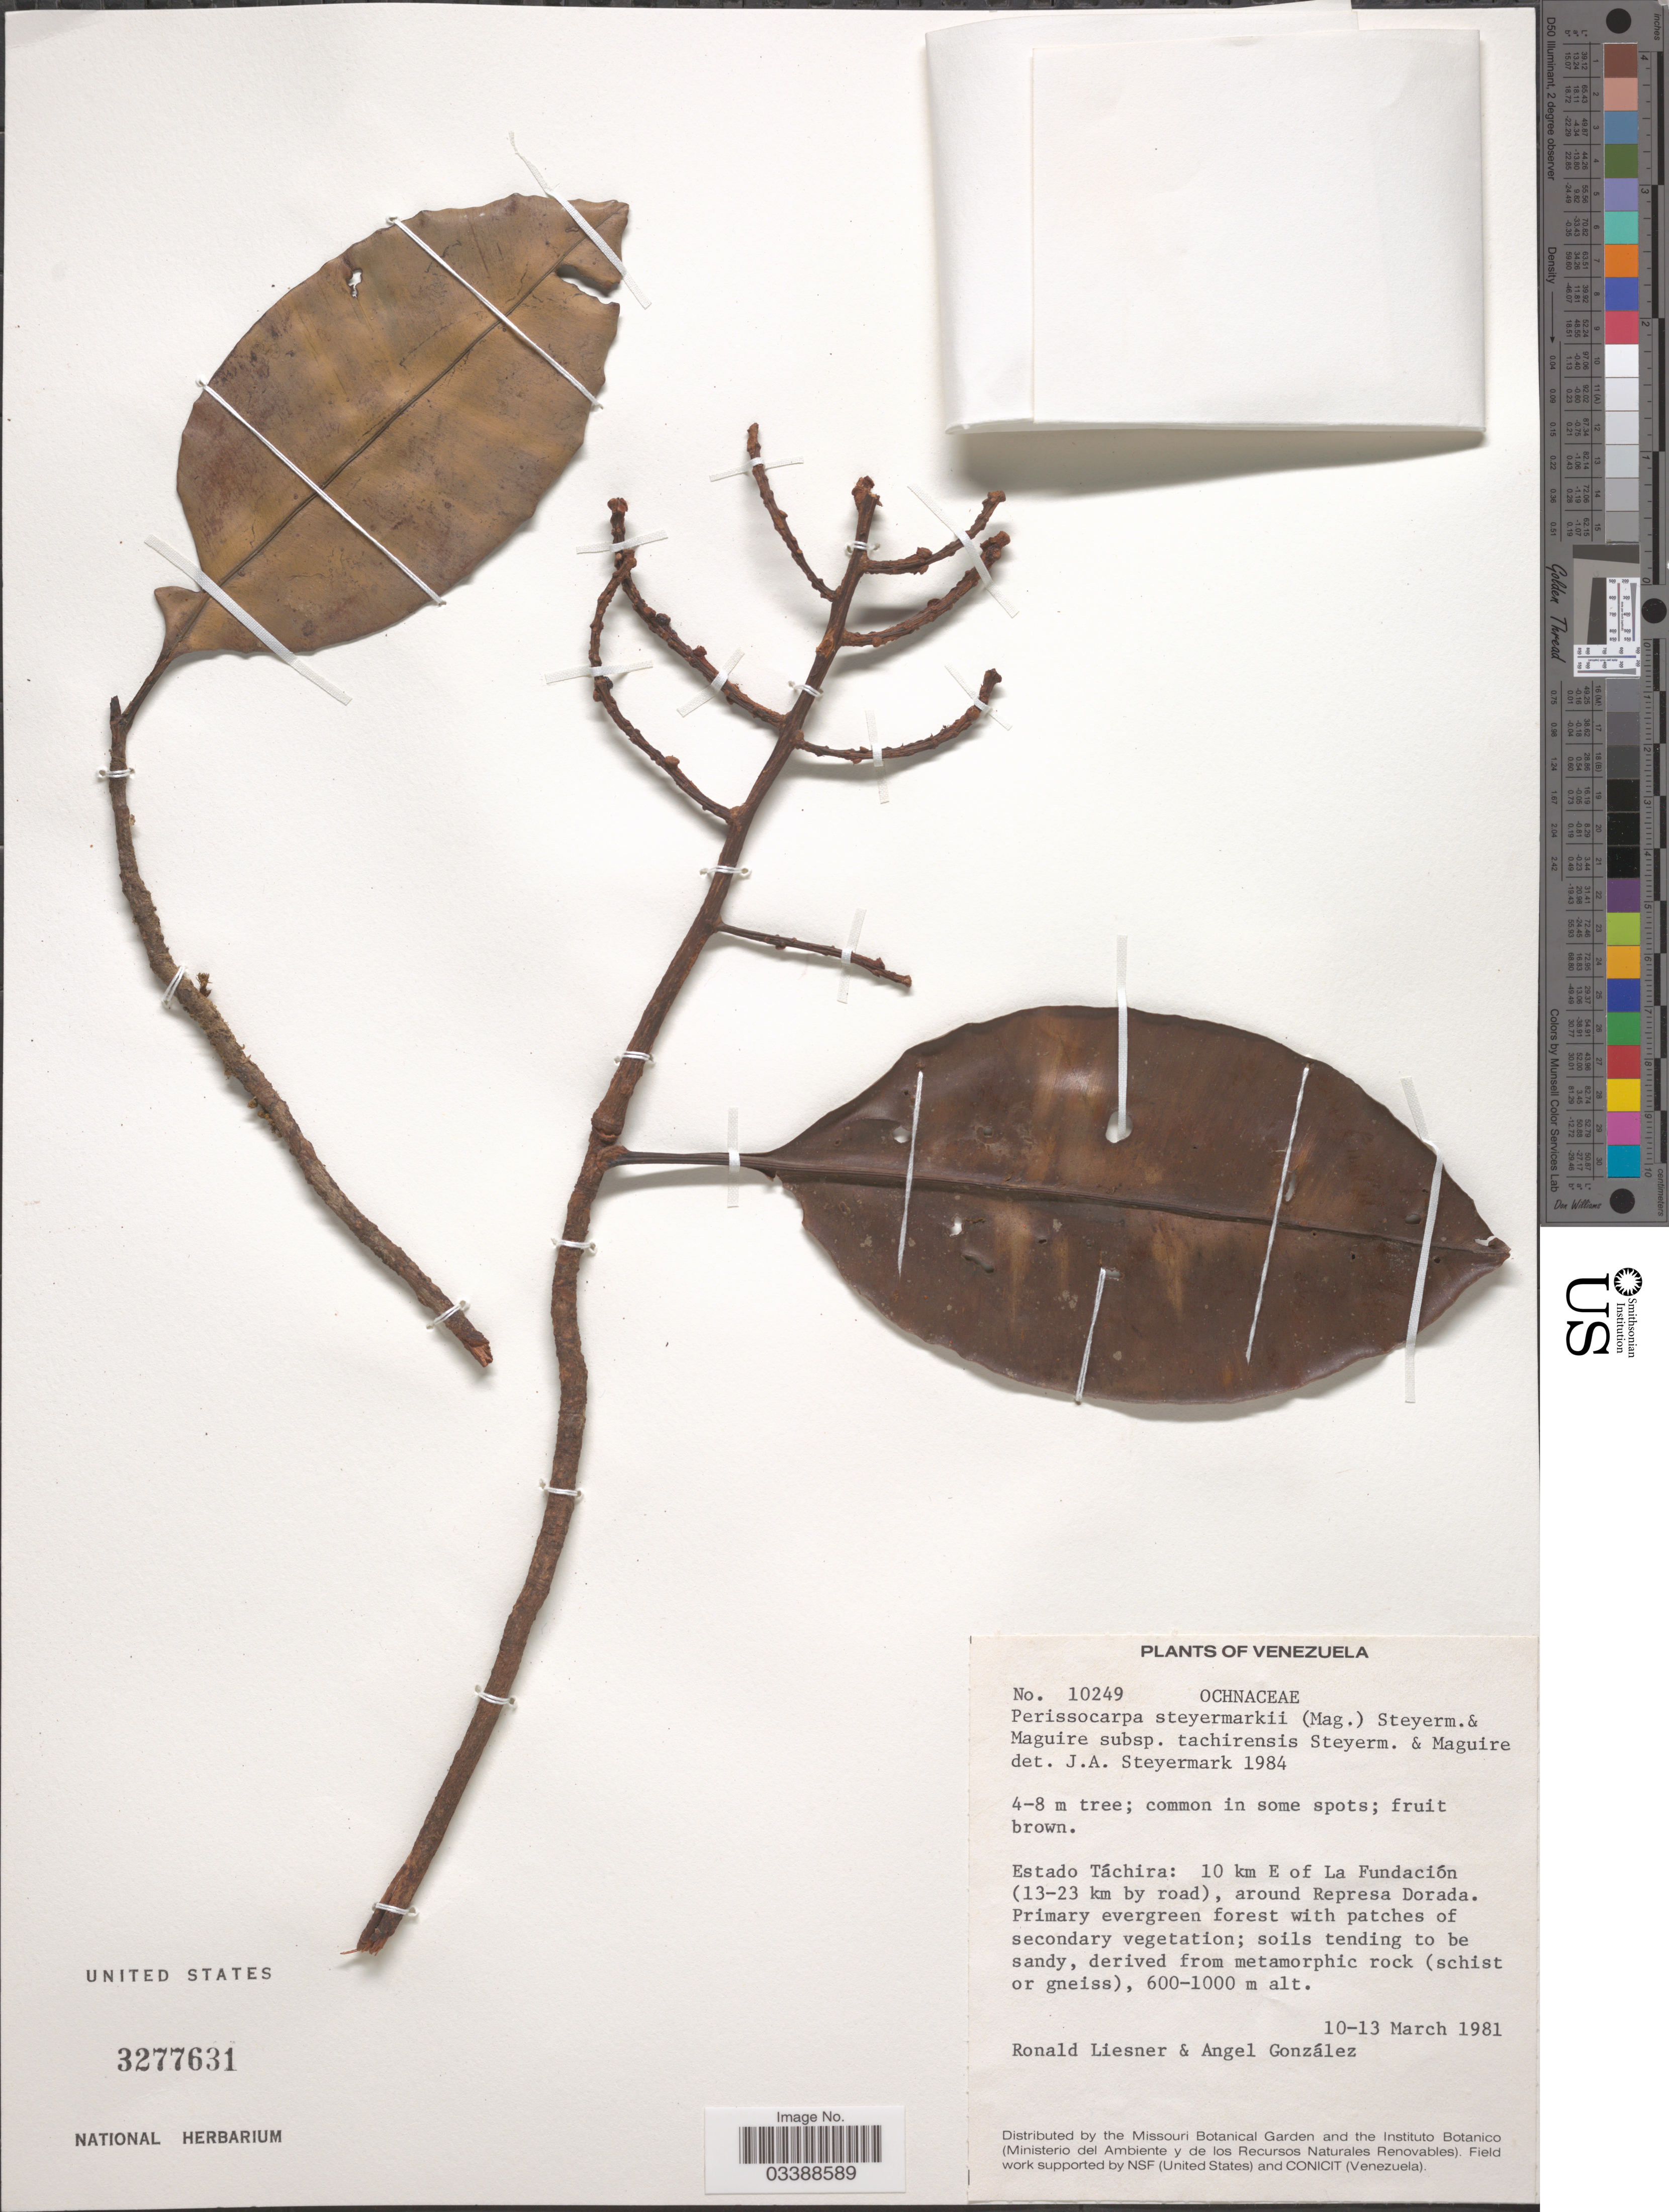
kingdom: Plantae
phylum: Tracheophyta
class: Magnoliopsida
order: Malpighiales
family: Ochnaceae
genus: Perissocarpa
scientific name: Perissocarpa steyermarkii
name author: (Maguire) Steyerm. & Maguire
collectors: R. L. Liesner & A. C. González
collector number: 10249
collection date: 1981-03-10/1981-03-13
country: Venezuela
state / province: Tachira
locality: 10 km E of La Fundación (13-23 km by road), around Represa Dorada.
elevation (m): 600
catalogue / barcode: US 3277631